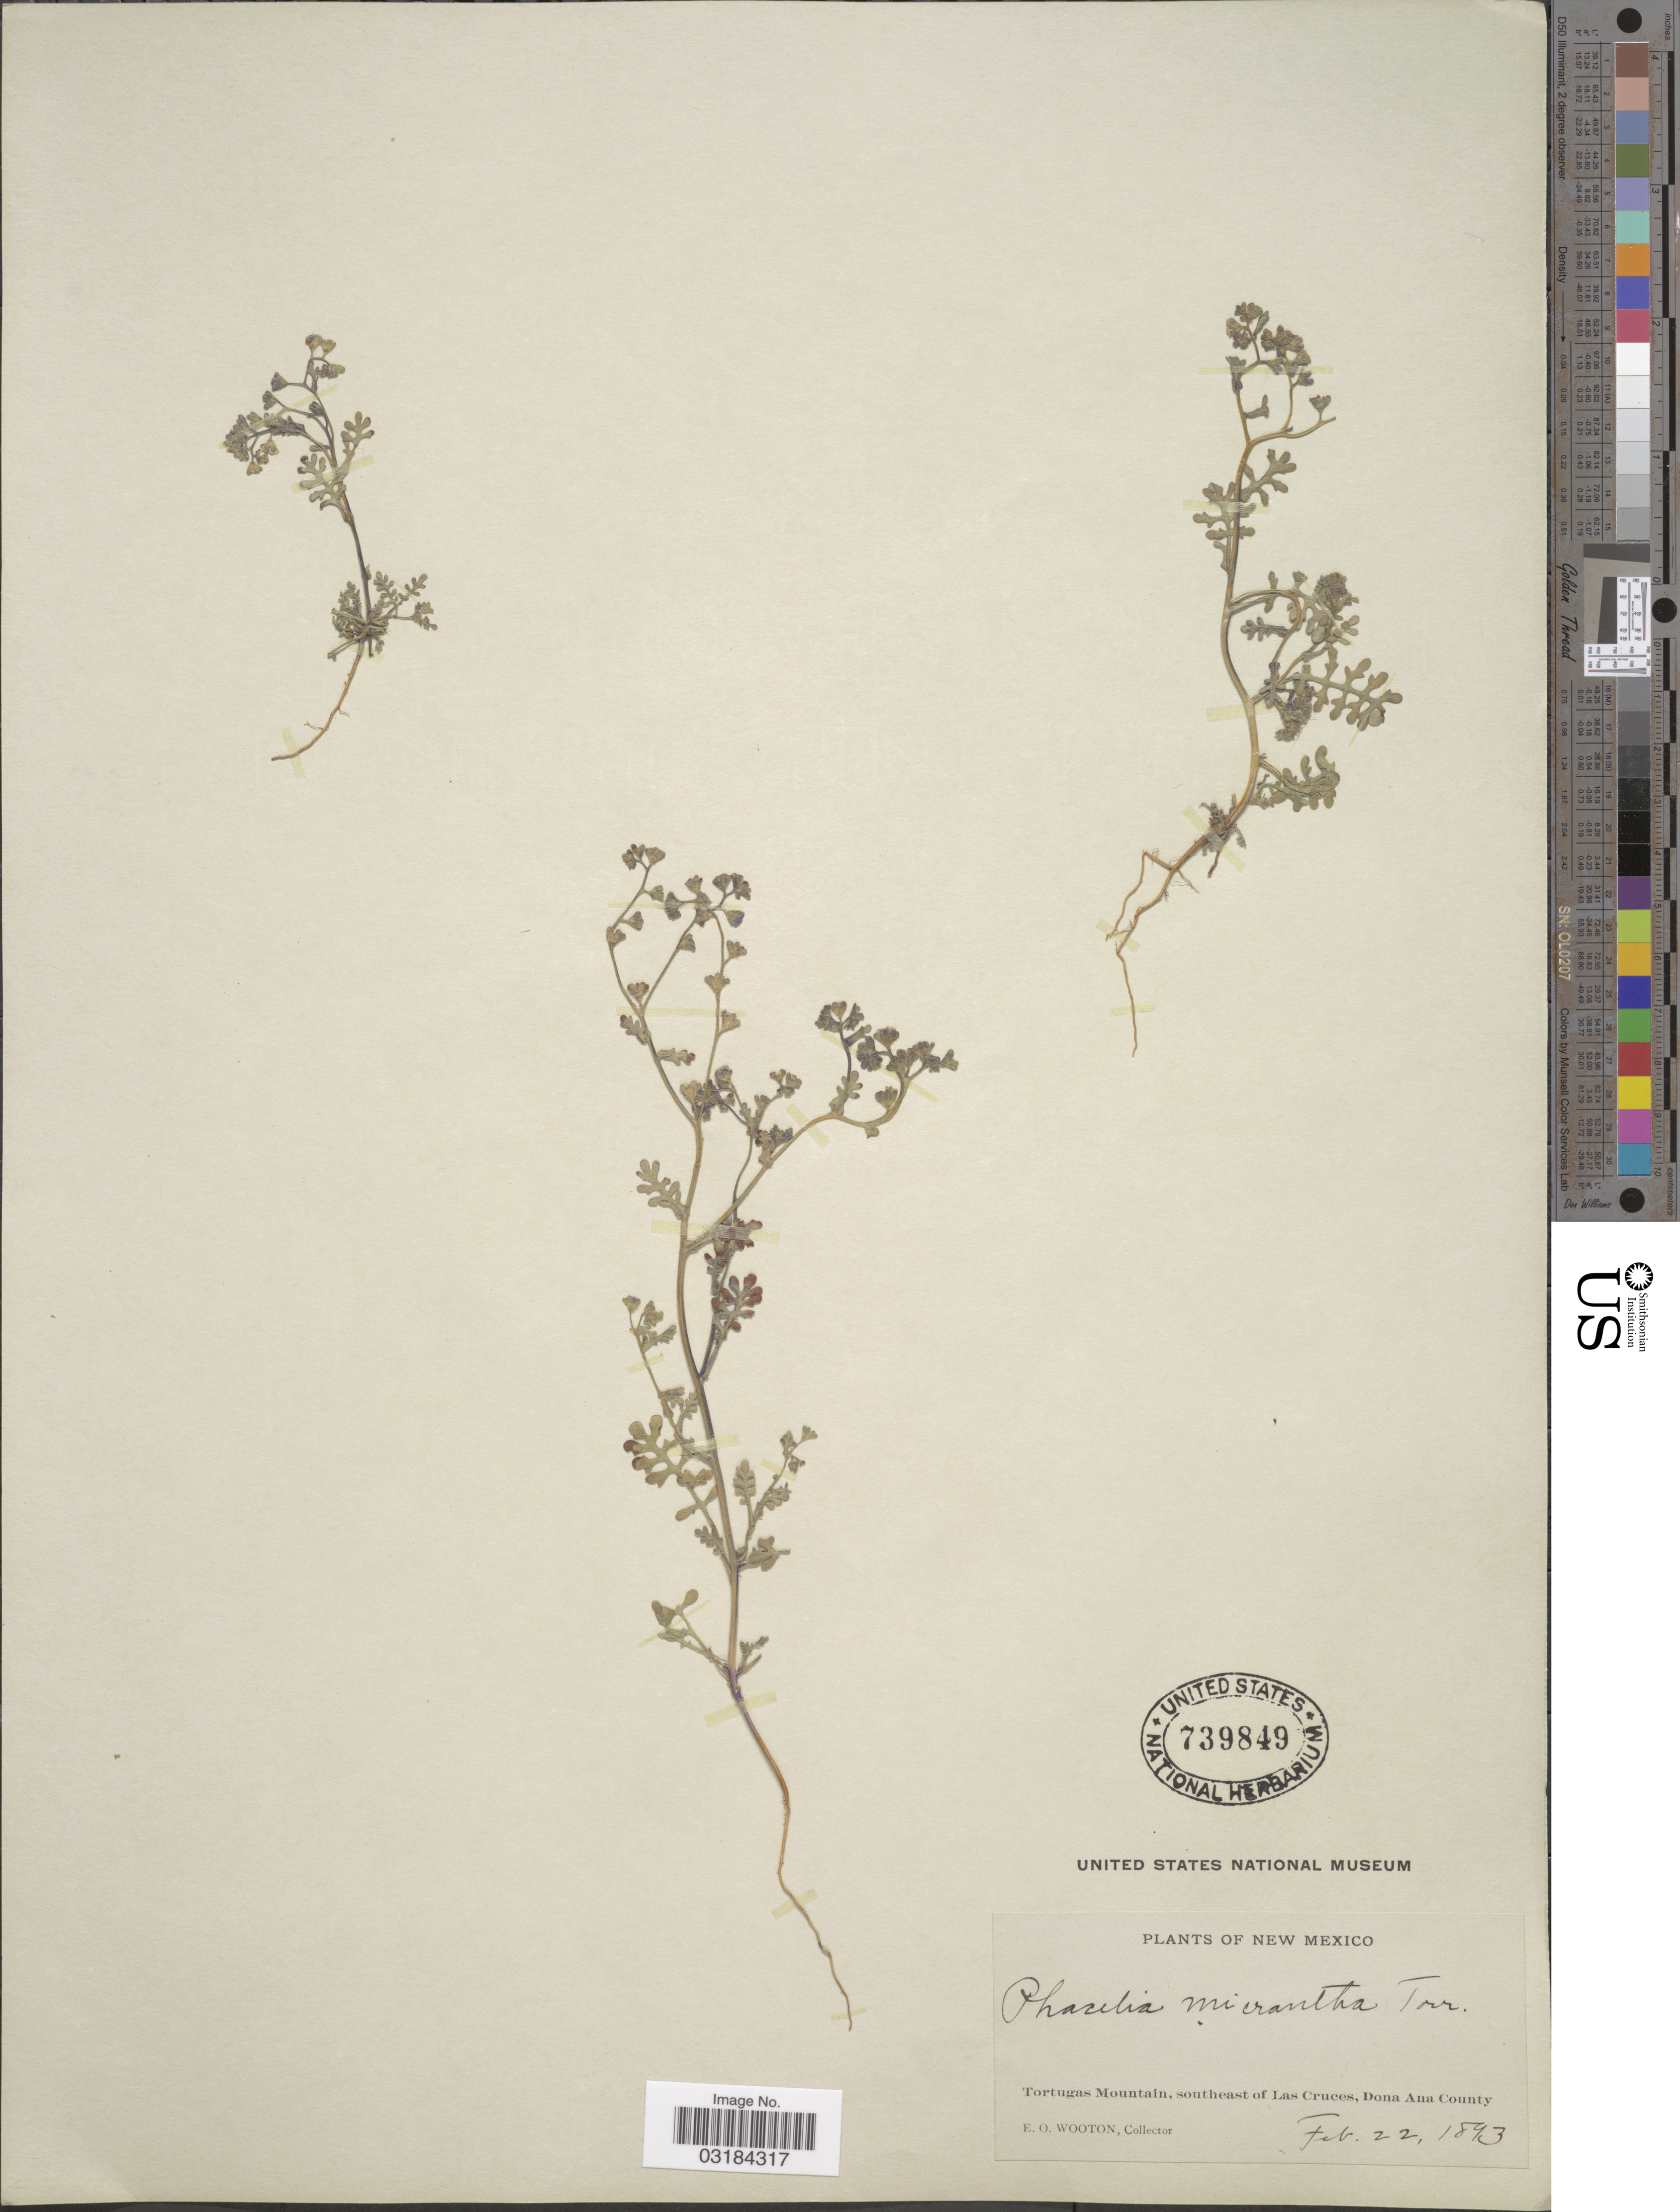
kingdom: Plantae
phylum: Tracheophyta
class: Magnoliopsida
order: Boraginales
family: Hydrophyllaceae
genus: Eucrypta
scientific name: Eucrypta micrantha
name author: (Torr.) A. Heller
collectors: E. O. Wooton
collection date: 1893-02-22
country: United States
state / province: New Mexico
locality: Tortugas Mountain, southeast of Lac Cruces, Dona Ana County.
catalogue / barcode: US 739849